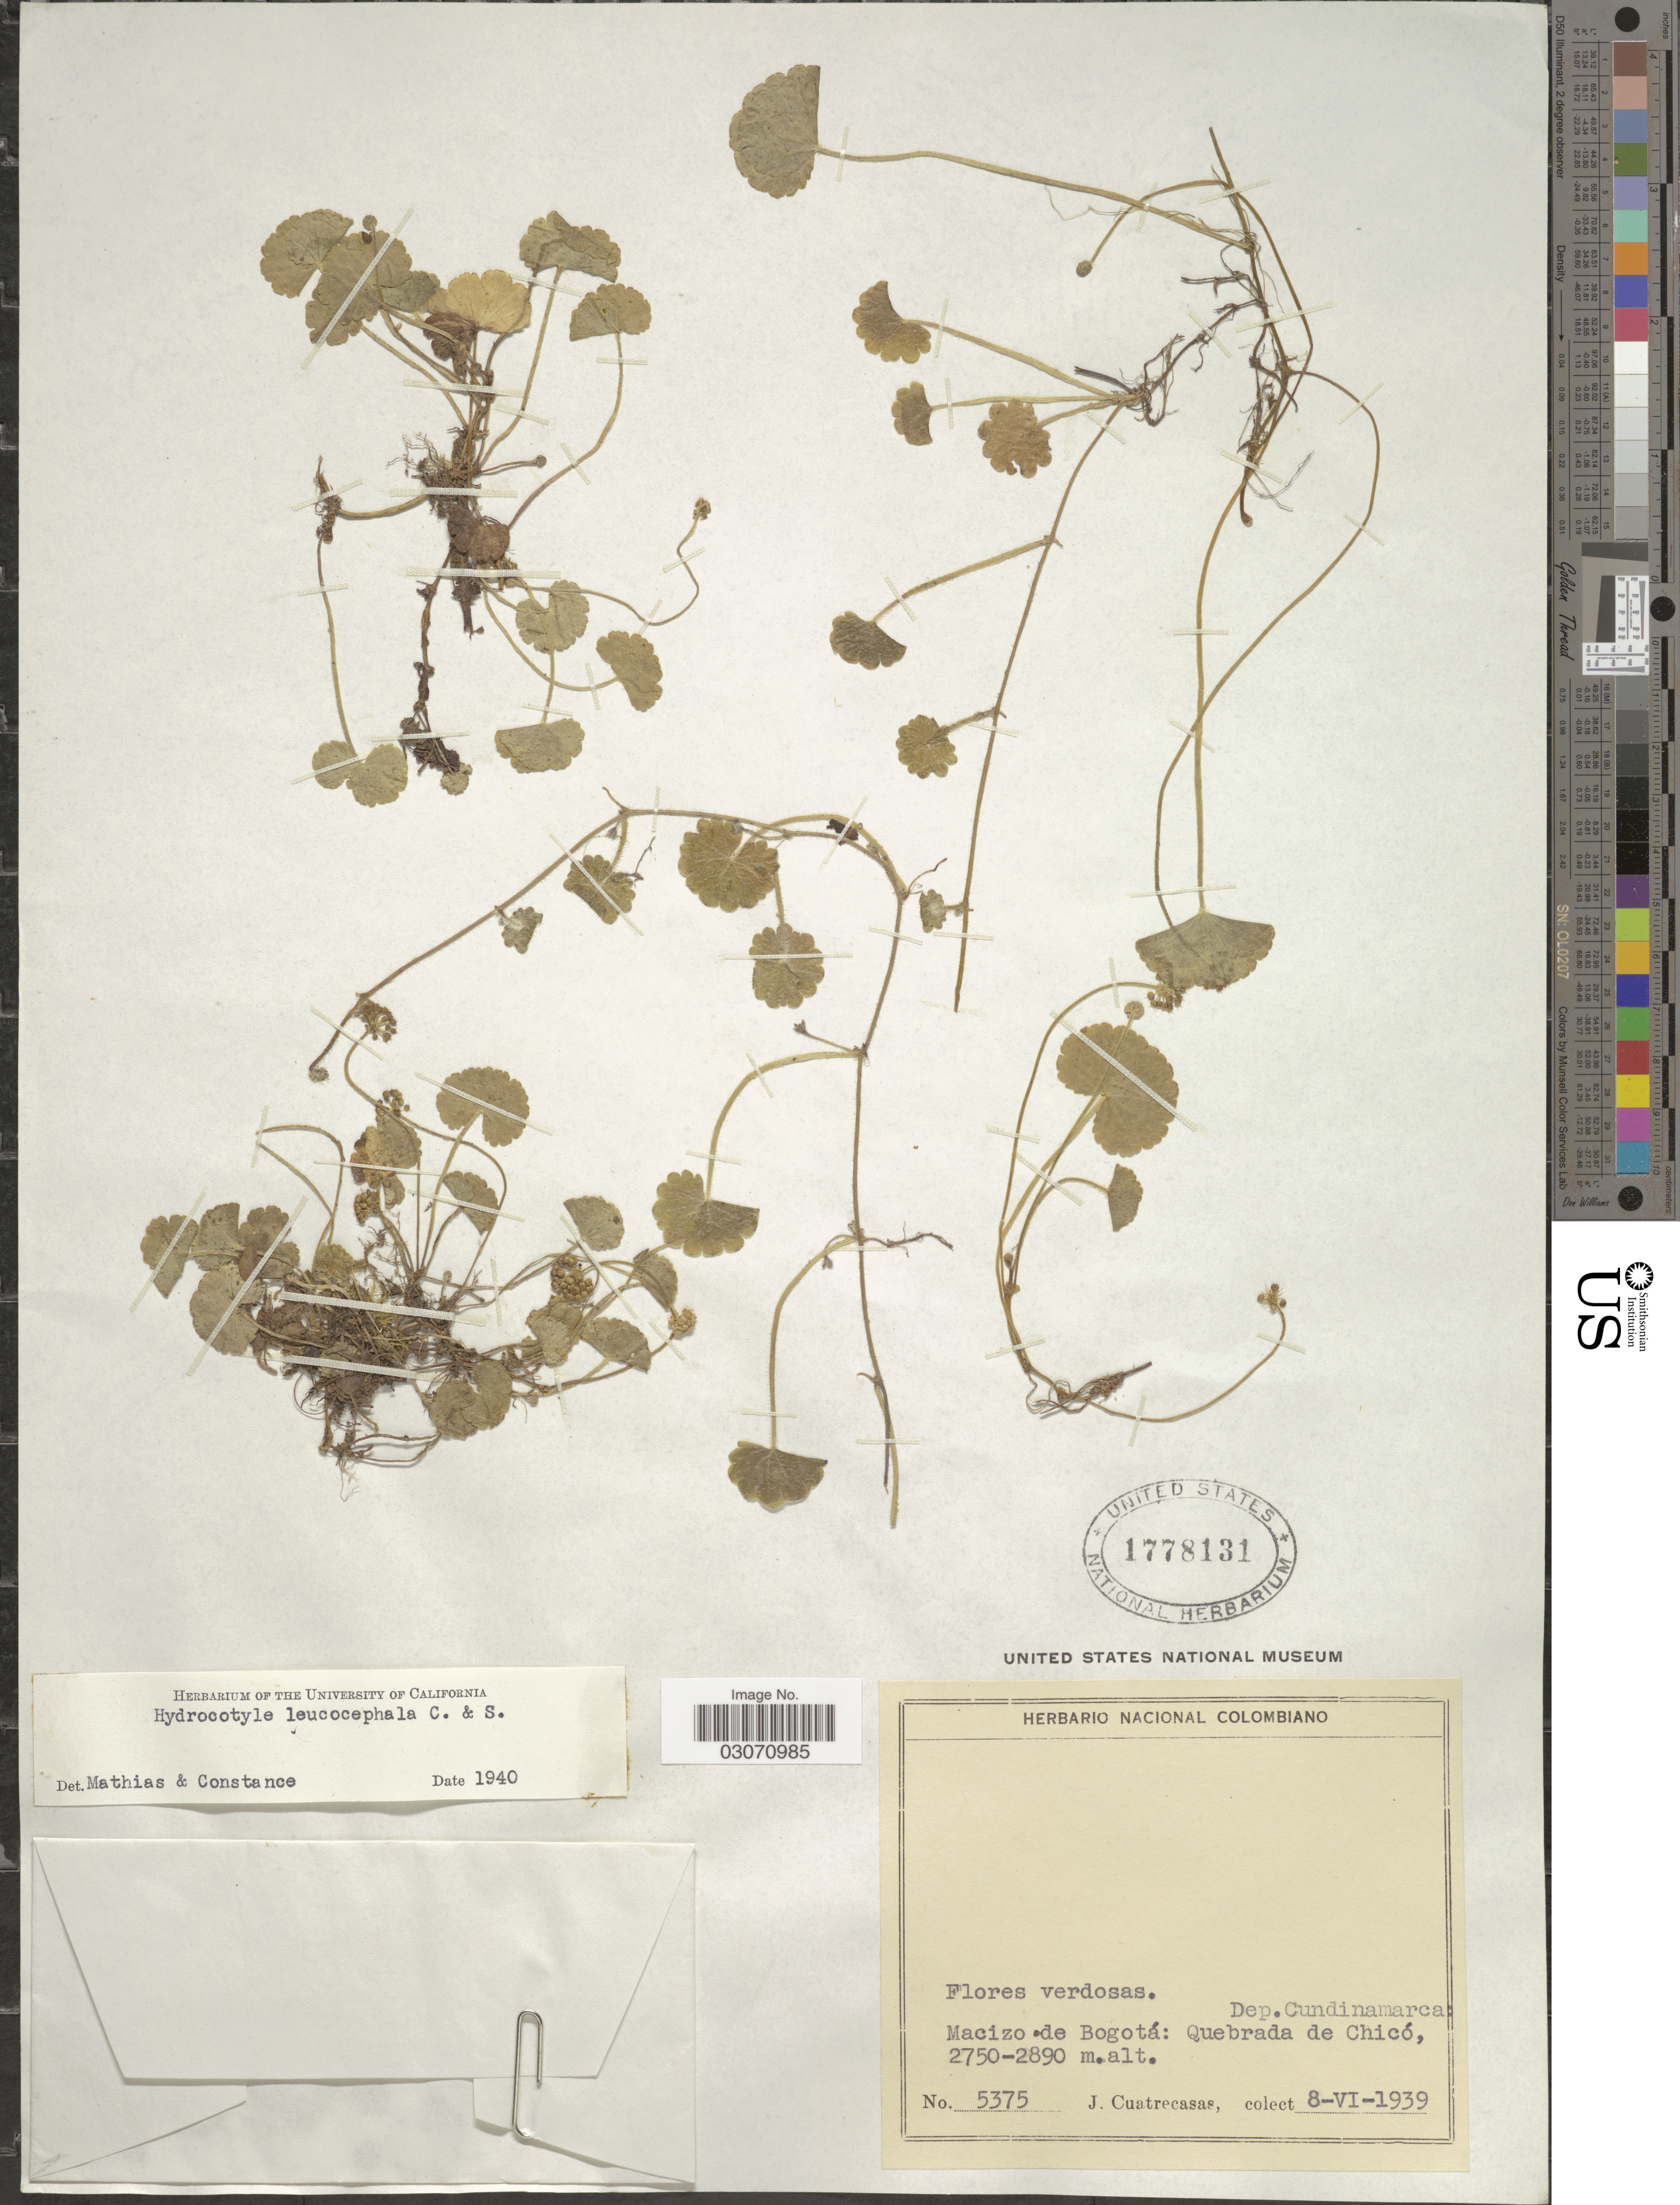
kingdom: Plantae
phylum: Tracheophyta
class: Magnoliopsida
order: Apiales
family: Araliaceae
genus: Hydrocotyle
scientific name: Hydrocotyle leucocephala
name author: Cham. & Schltdl.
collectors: J. Cuatrecasas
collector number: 5375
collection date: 1939-06-08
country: Colombia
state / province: Cundinamarca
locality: Macizo de Bogotá: Quebrada de Chicó.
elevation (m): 2750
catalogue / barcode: US 1778131